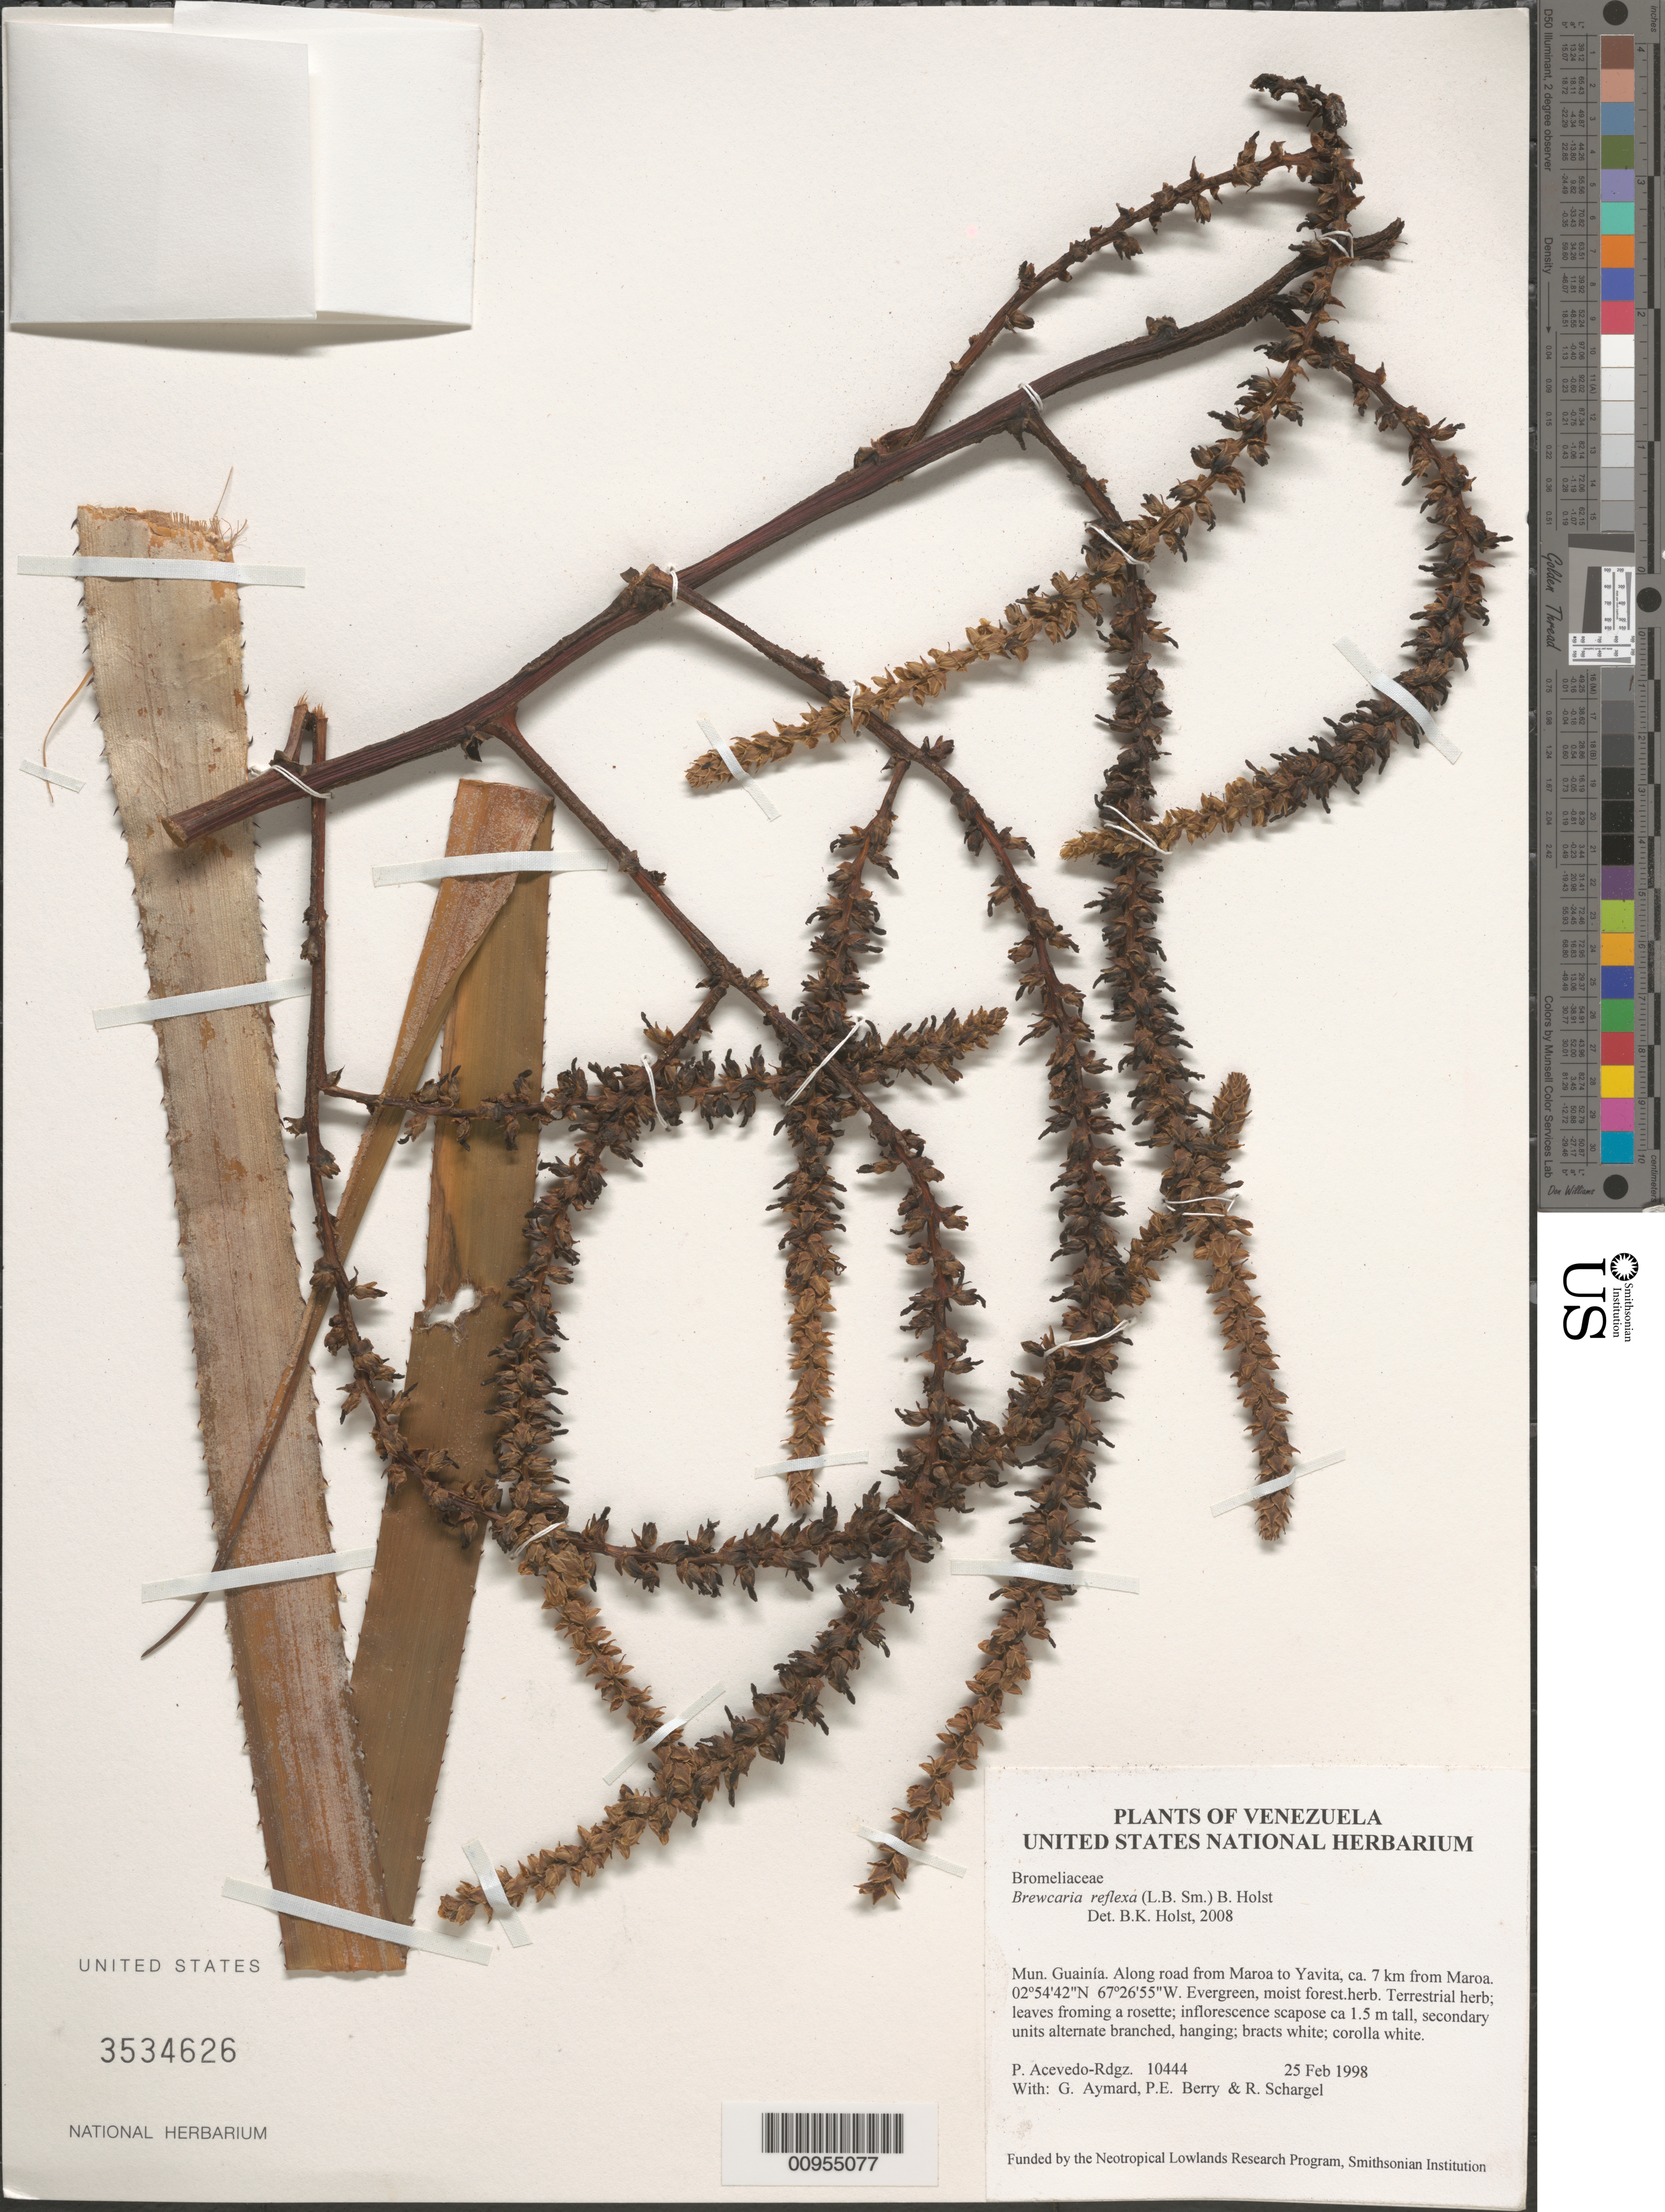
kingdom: Plantae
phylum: Tracheophyta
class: Liliopsida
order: Poales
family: Bromeliaceae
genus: Brewcaria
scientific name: Brewcaria reflexa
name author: (L.B. Sm.) B. Holst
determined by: Holst, Bruce K.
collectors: P. Acevedo-Rodr., G. A. Aymard, P. E. Berry & R. Schargel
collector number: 10444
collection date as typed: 25 Feb 1998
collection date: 1998-02-25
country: Venezuela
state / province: Amazonas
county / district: Maroa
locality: Along road from Maroa to Yavita, ca. 7 km from Maroa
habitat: Evergreen, moist forest.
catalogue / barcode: US 3534626